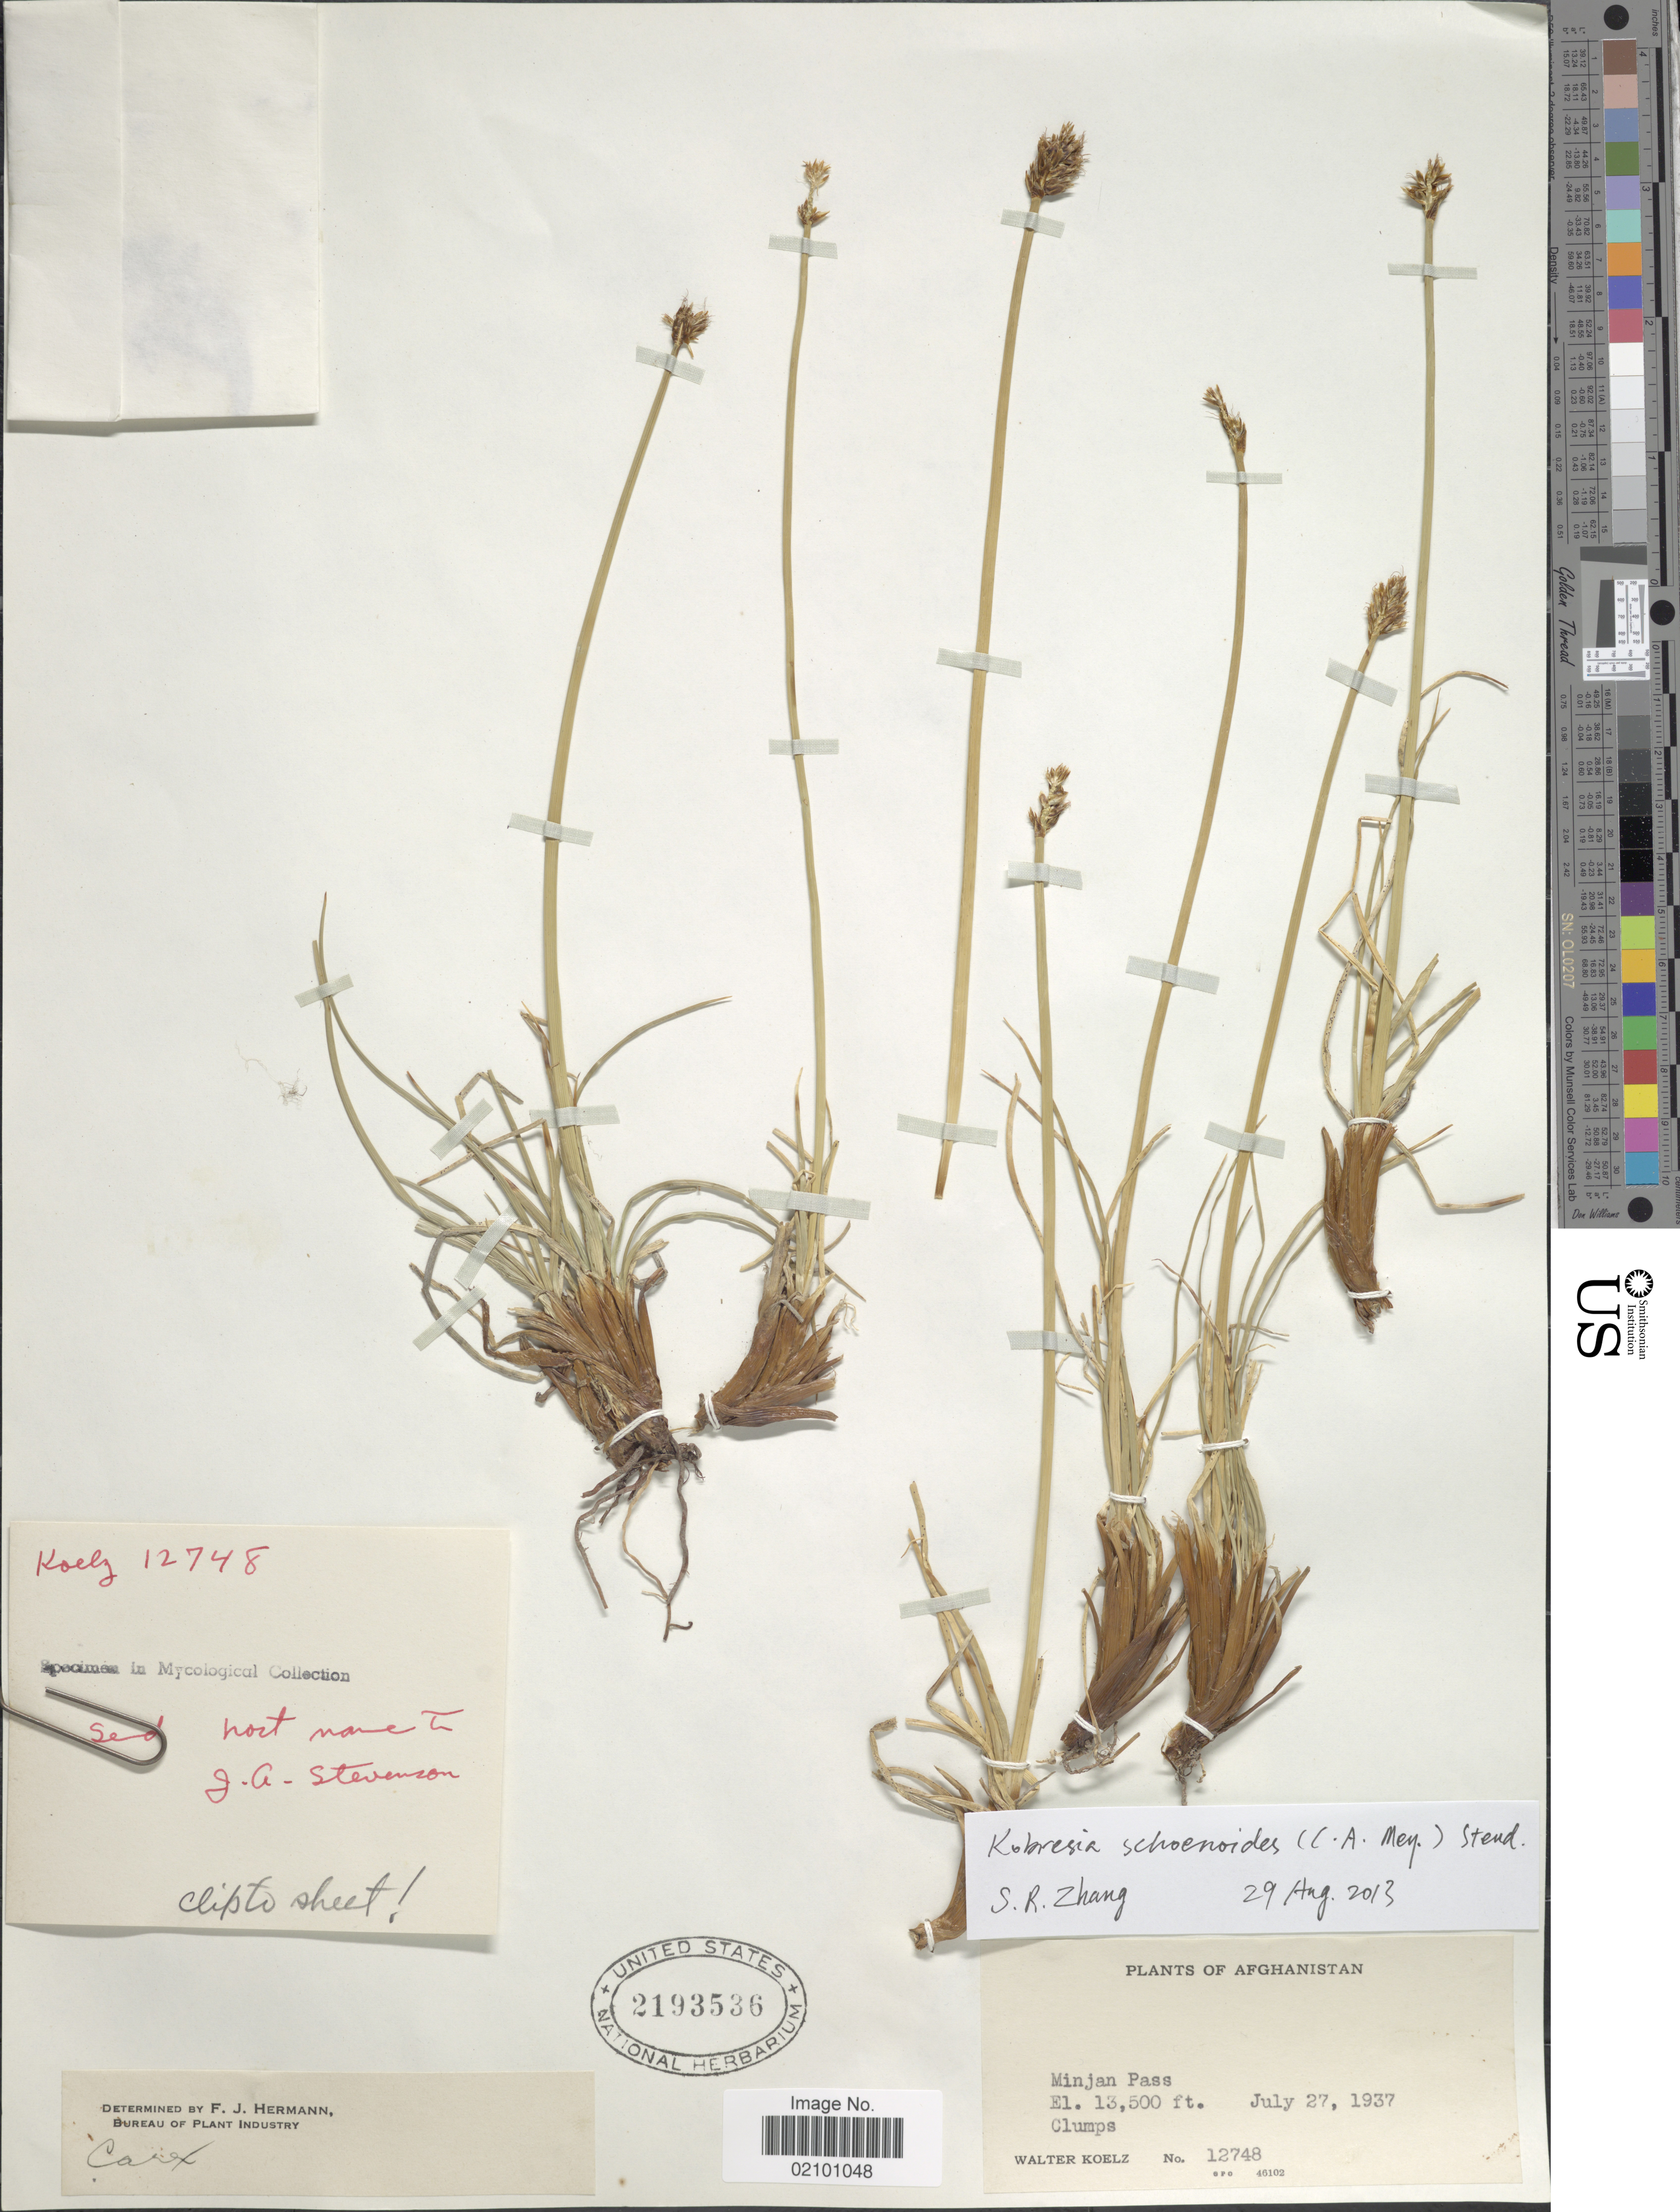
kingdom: Plantae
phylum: Tracheophyta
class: Liliopsida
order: Poales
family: Cyperaceae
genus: Carex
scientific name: Carex deasyi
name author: (C.B. Clarke) O. Yano & S.R. Zhang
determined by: Strong, M. T., (US), Smithsonian Institution - National Museum of Natural History (UNITED STATES)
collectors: W. N. Koelz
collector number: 12748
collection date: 1937-07-27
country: Afghanistan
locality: Minjan Pass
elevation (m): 4115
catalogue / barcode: US 2193536